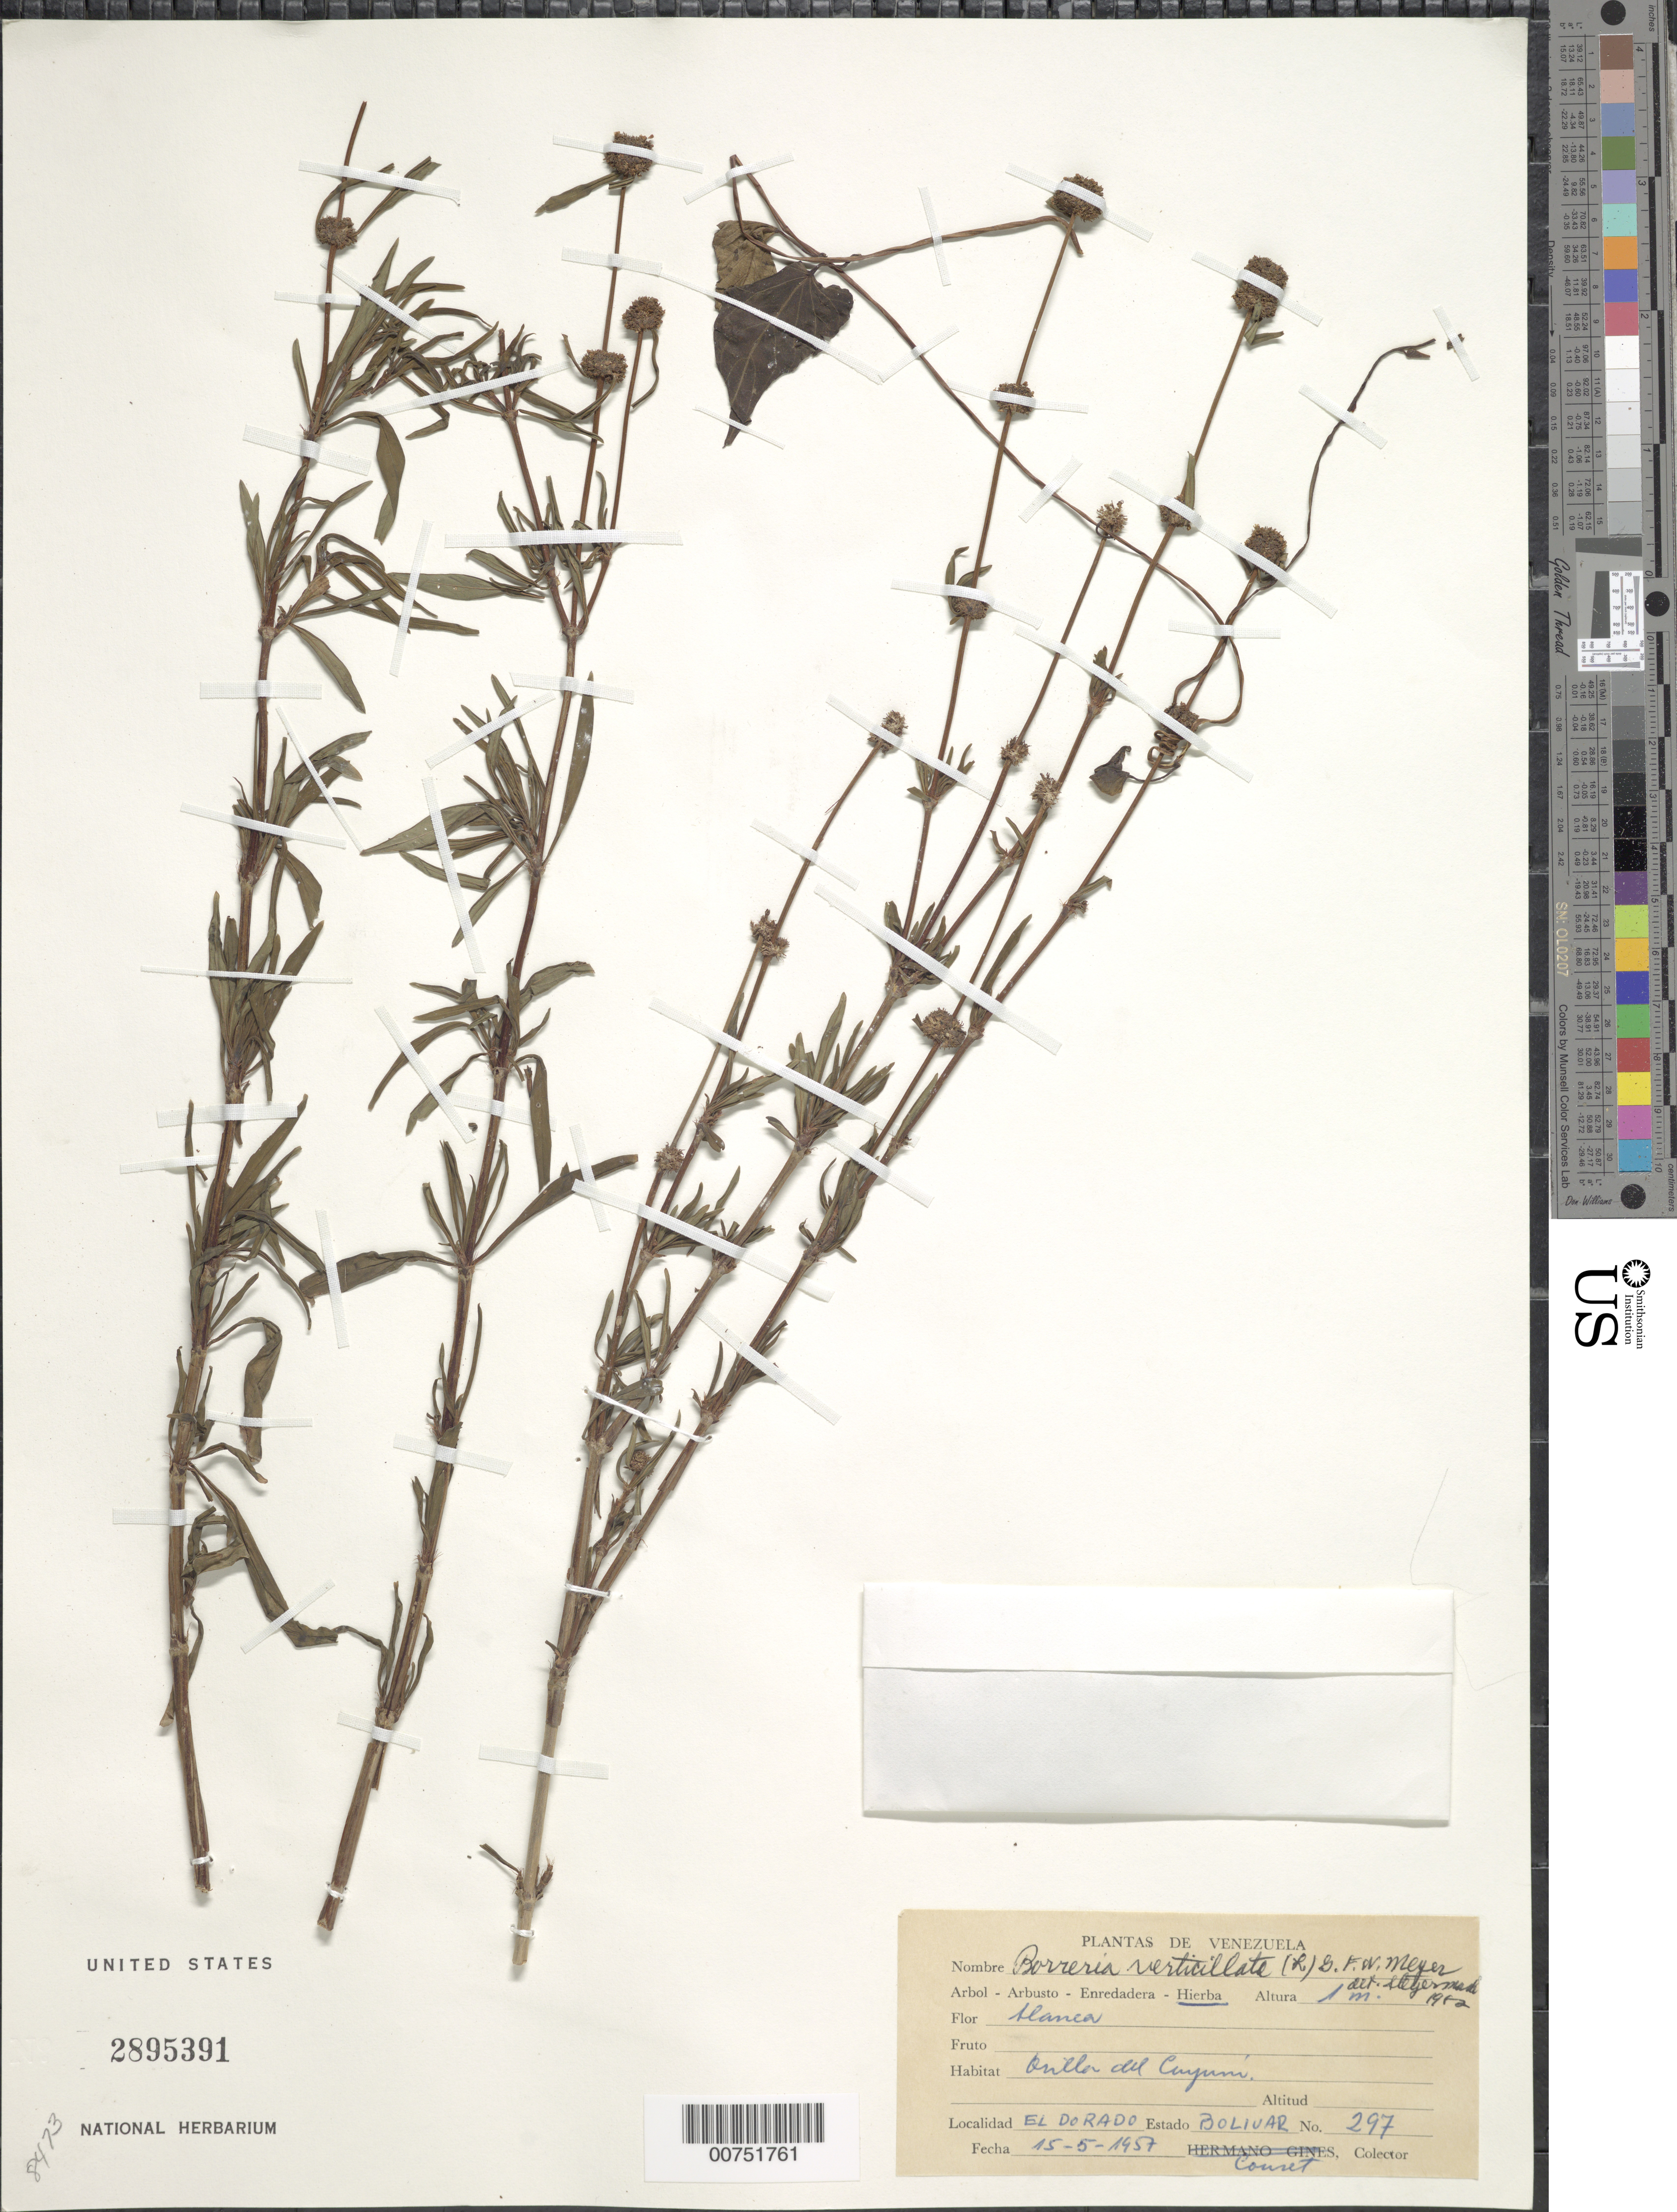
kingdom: Plantae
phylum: Tracheophyta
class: Magnoliopsida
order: Gentianales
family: Rubiaceae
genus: Borreria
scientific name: Borreria verticillata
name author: (L.) G. Mey.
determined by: Steyermark, Julian A., (VEN)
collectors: -. Couret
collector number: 297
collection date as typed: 15-May-57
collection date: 1957-05-15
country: Venezuela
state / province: Bolívar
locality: El Dorado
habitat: Orilla del Cuyuni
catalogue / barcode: US 2895391